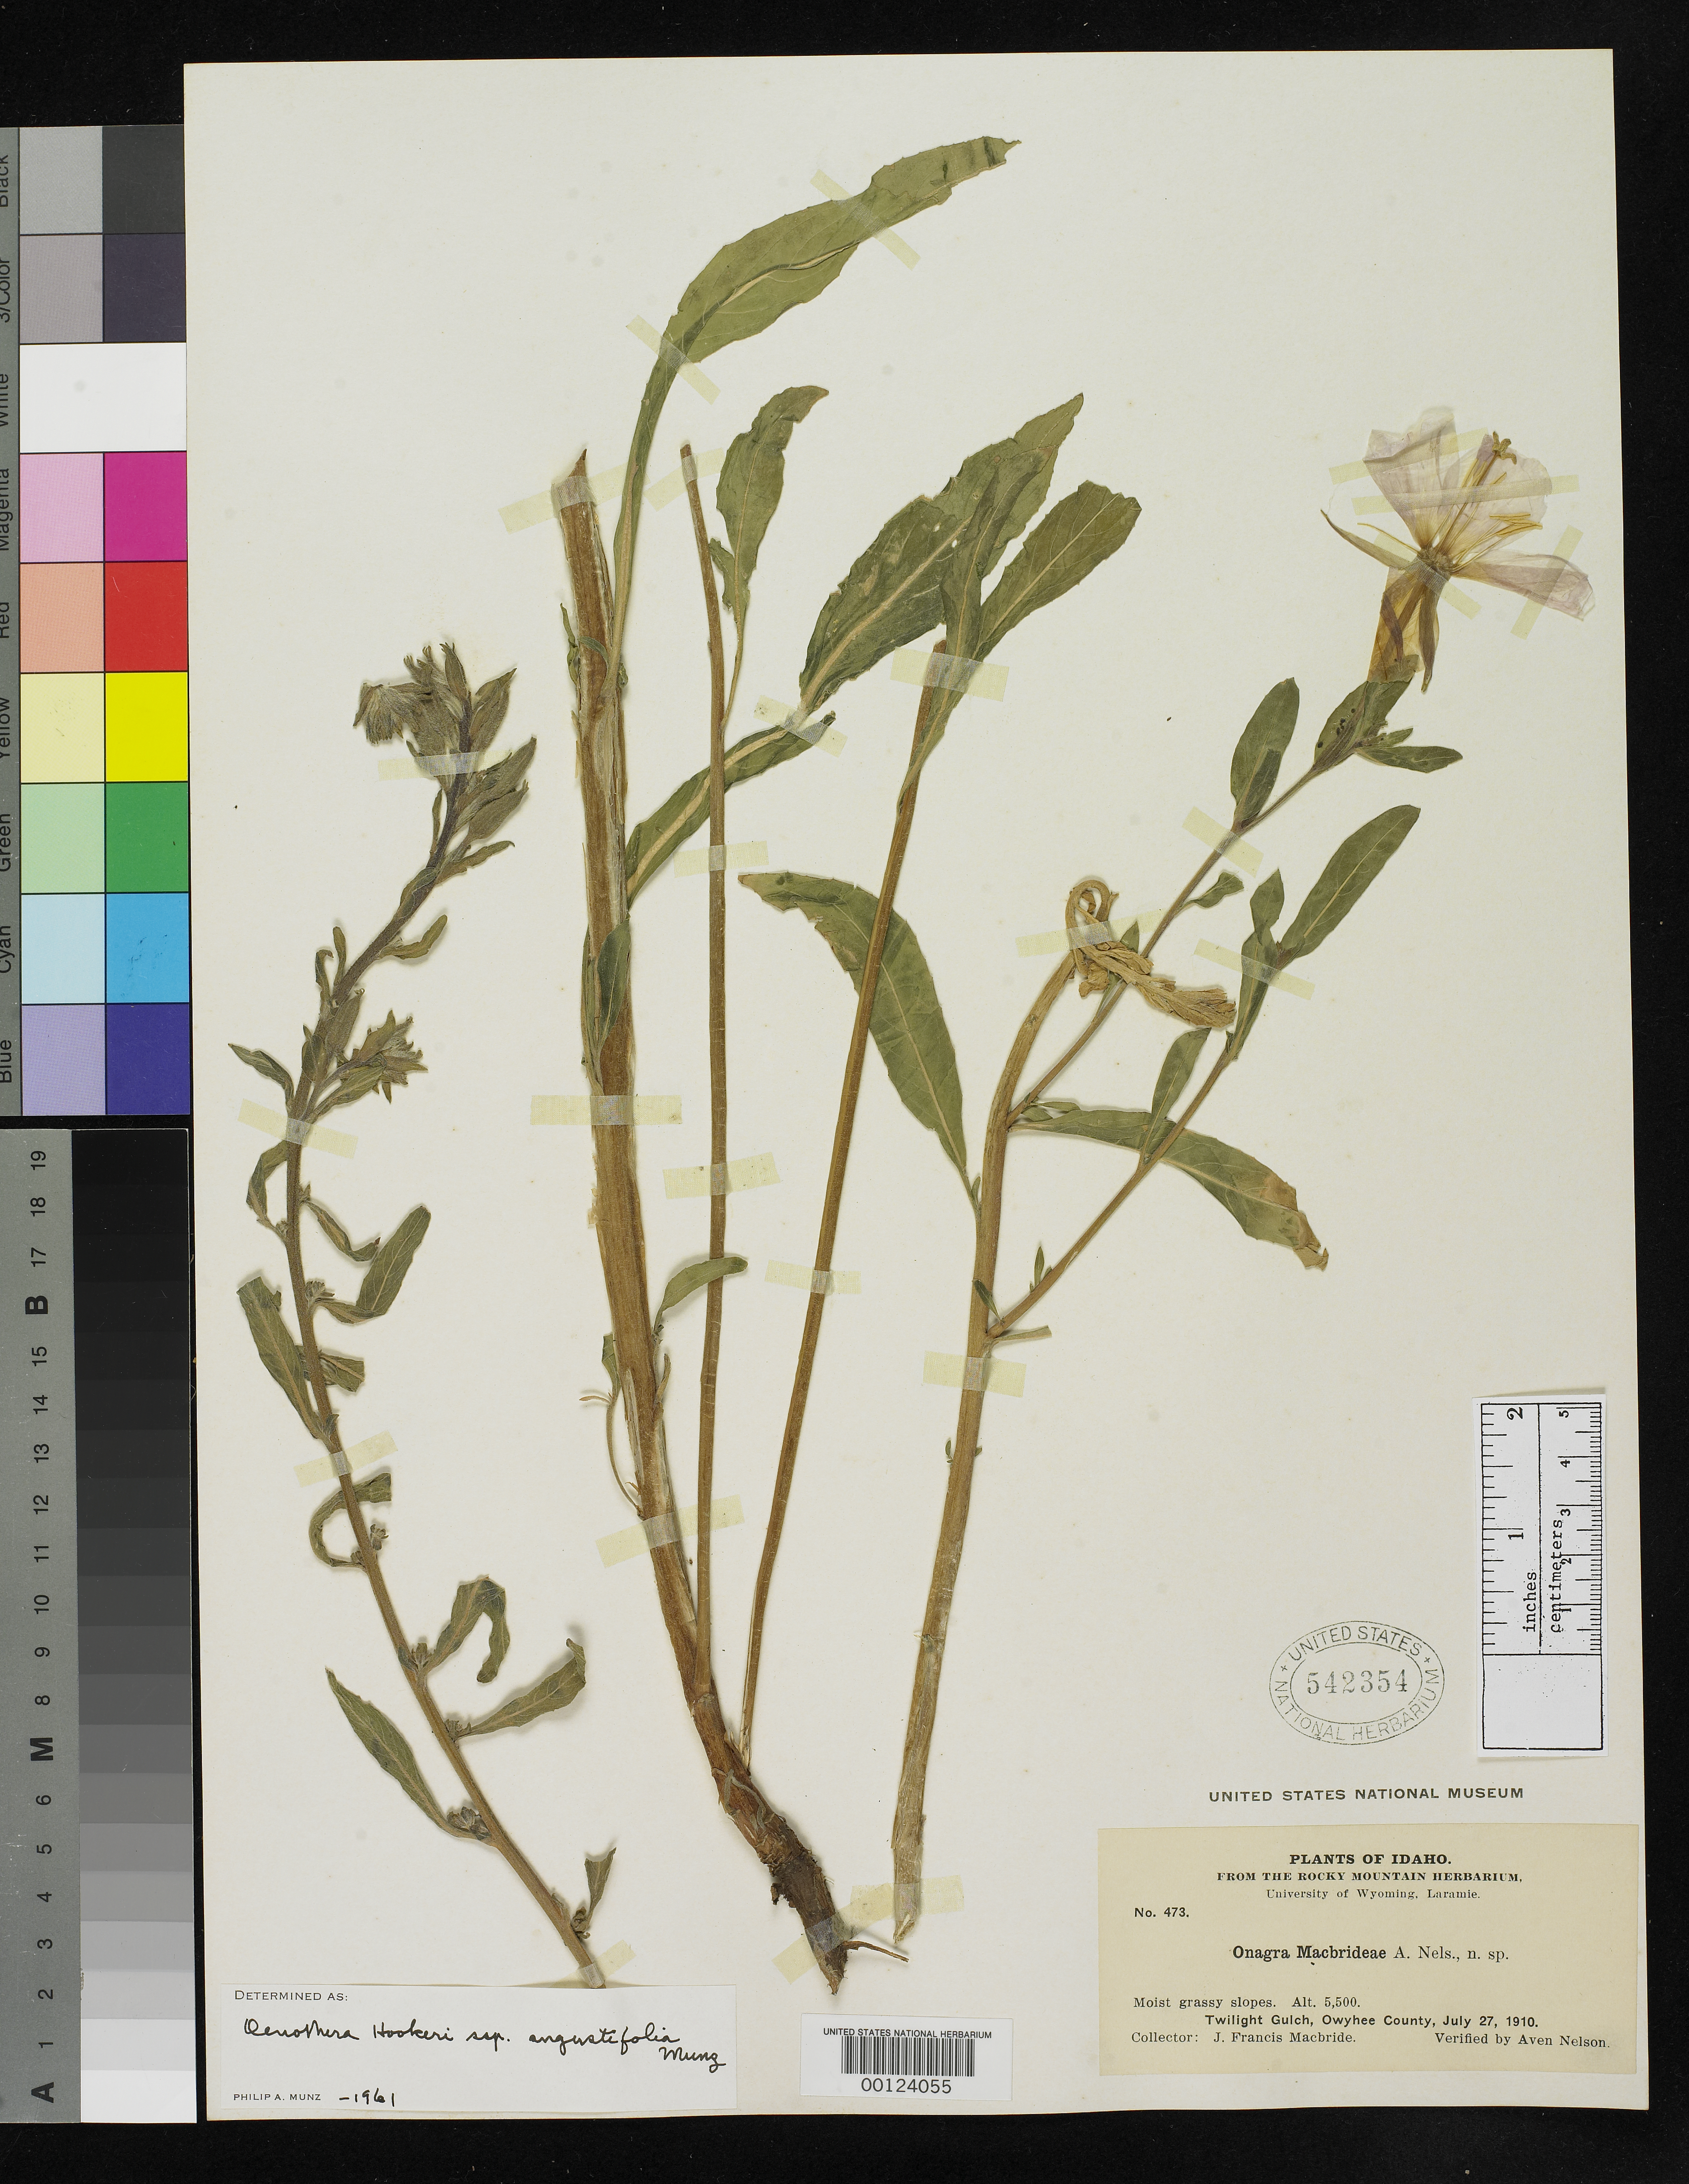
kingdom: Plantae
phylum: Tracheophyta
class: Magnoliopsida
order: Myrtales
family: Onagraceae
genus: Onagra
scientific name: Onagra macbrideae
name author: A. Nelson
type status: Isotype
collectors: J. F. Macbride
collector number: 473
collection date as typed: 27 Jul 1910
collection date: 1910-07-27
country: United States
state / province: Idaho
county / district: Owyhee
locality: Twilight.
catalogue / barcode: US 542354